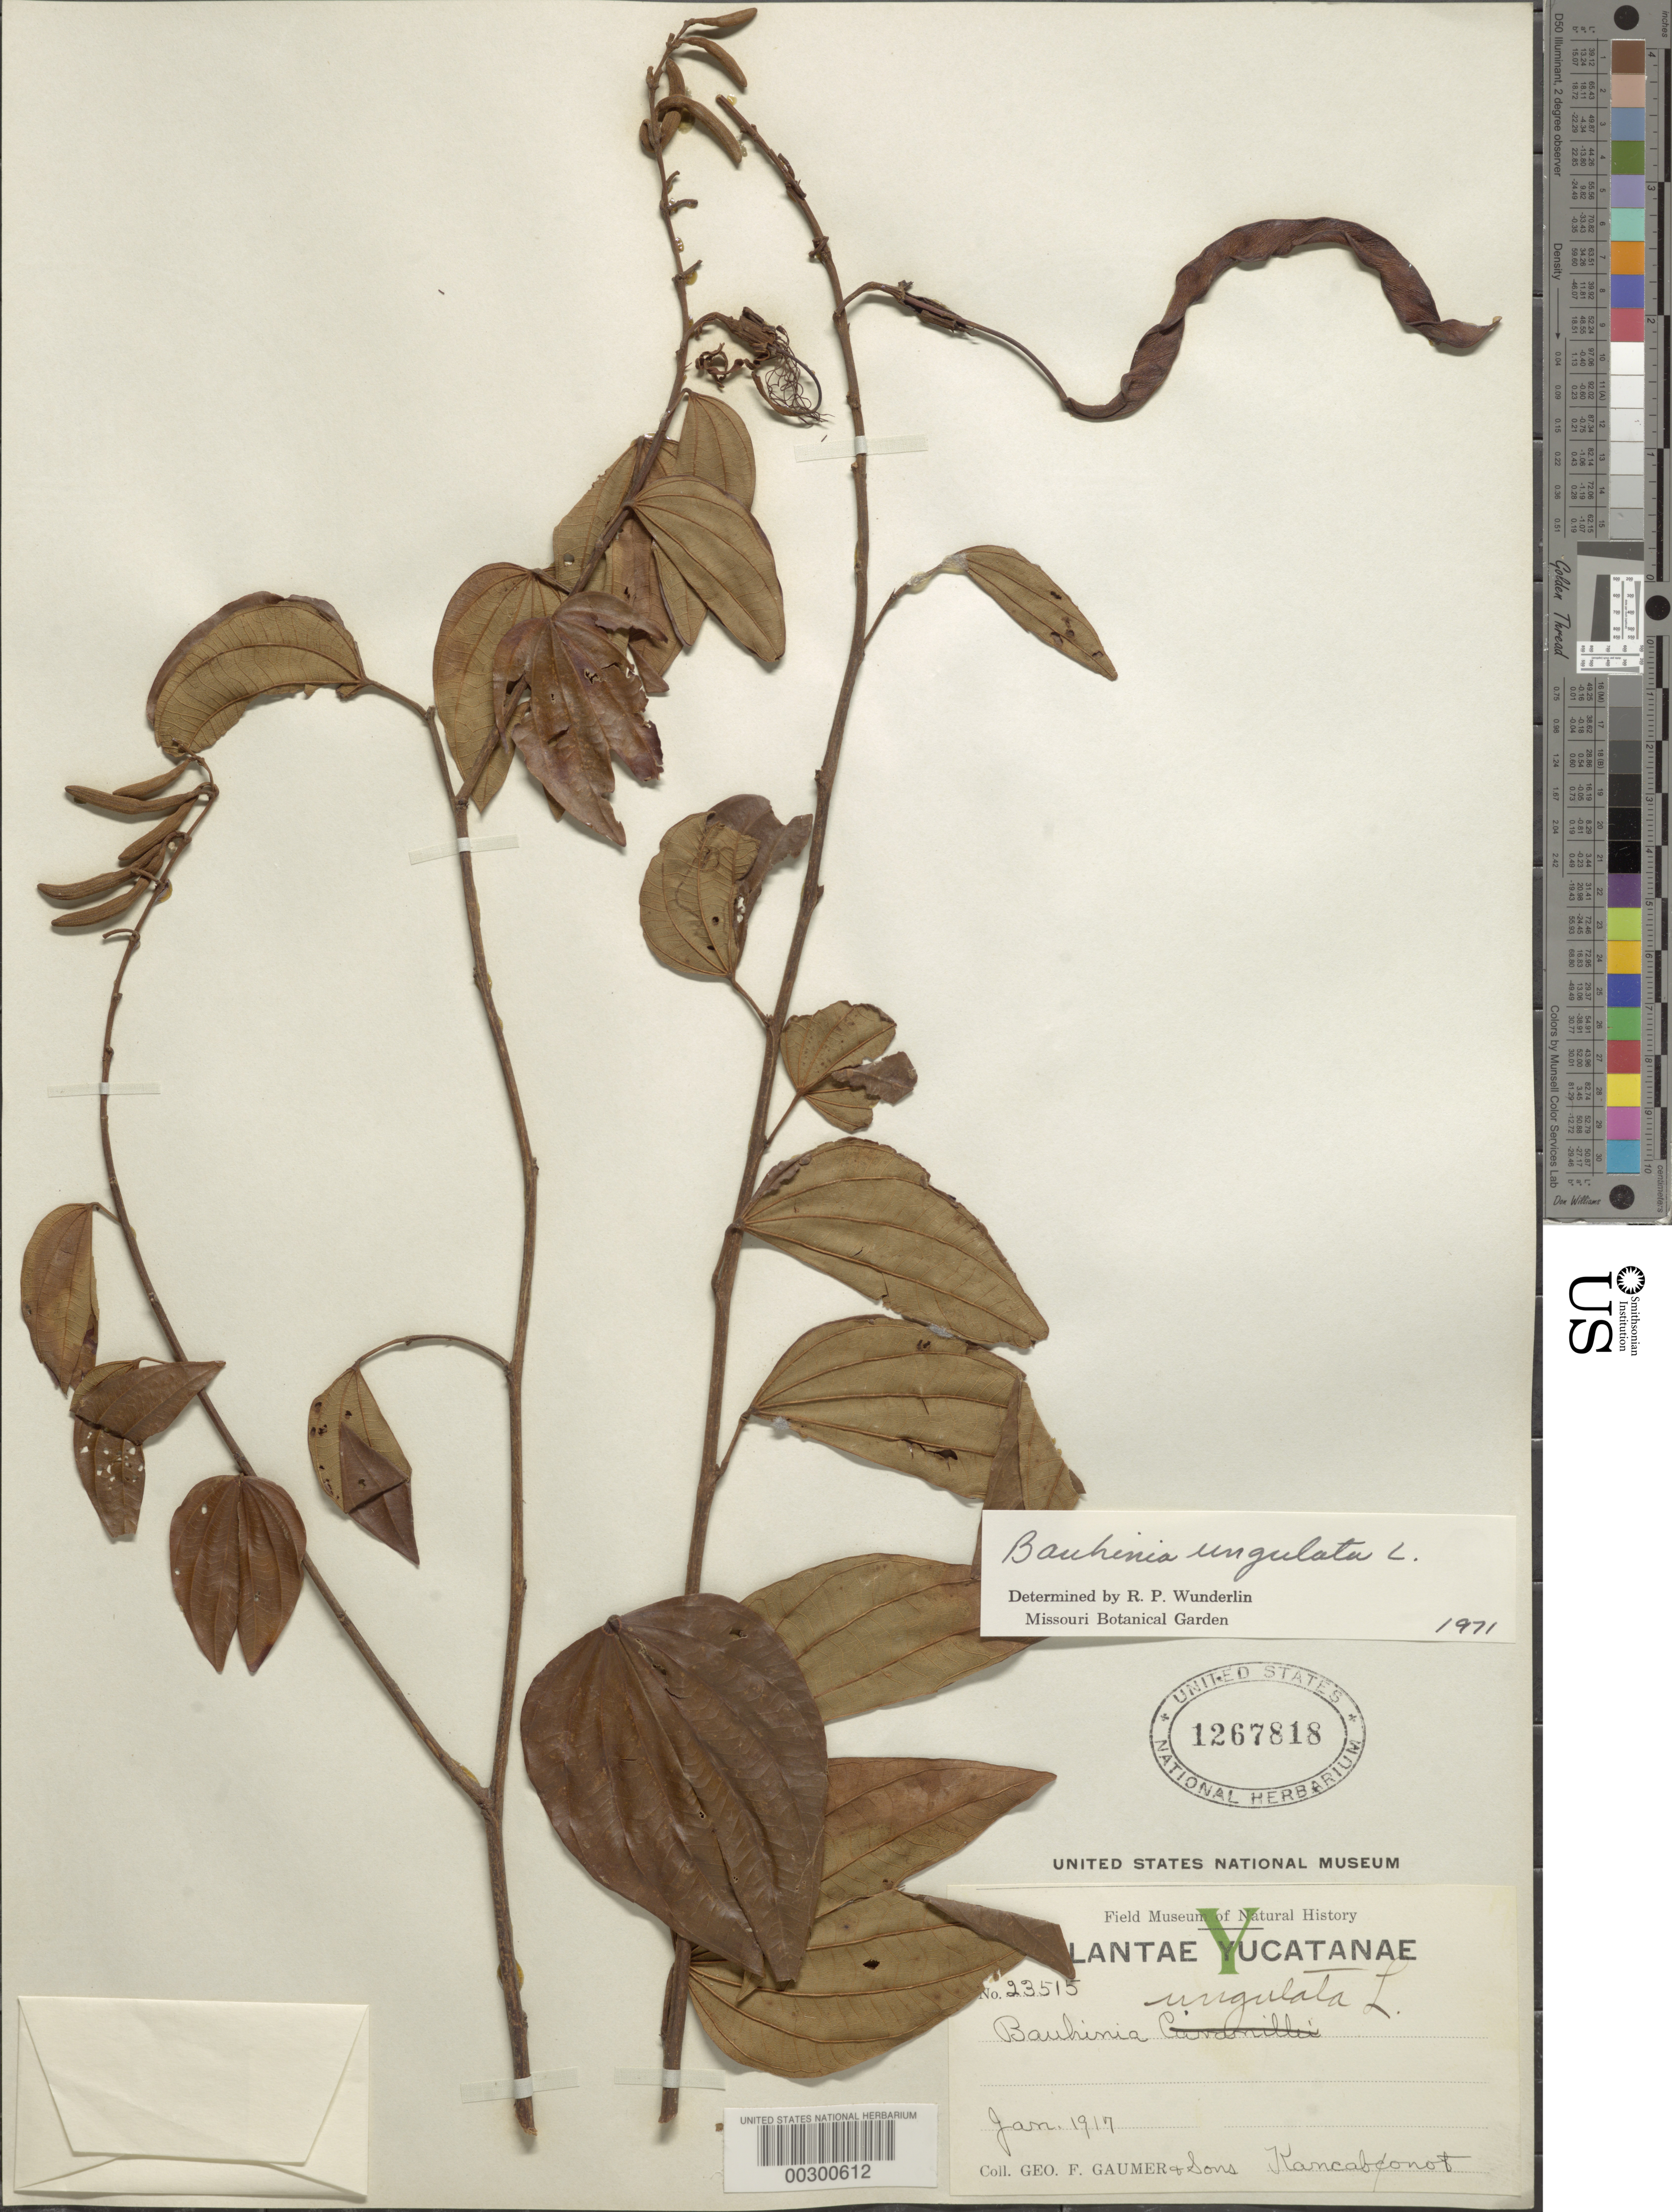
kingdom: Plantae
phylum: Tracheophyta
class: Magnoliopsida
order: Fabales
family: Fabaceae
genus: Bauhinia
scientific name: Bauhinia ungulata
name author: L.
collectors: G. F. Gaumer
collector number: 23515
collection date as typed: Jan 1917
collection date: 1917-01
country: Mexico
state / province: Yucatán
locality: Kancabonot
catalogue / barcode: US 1267818